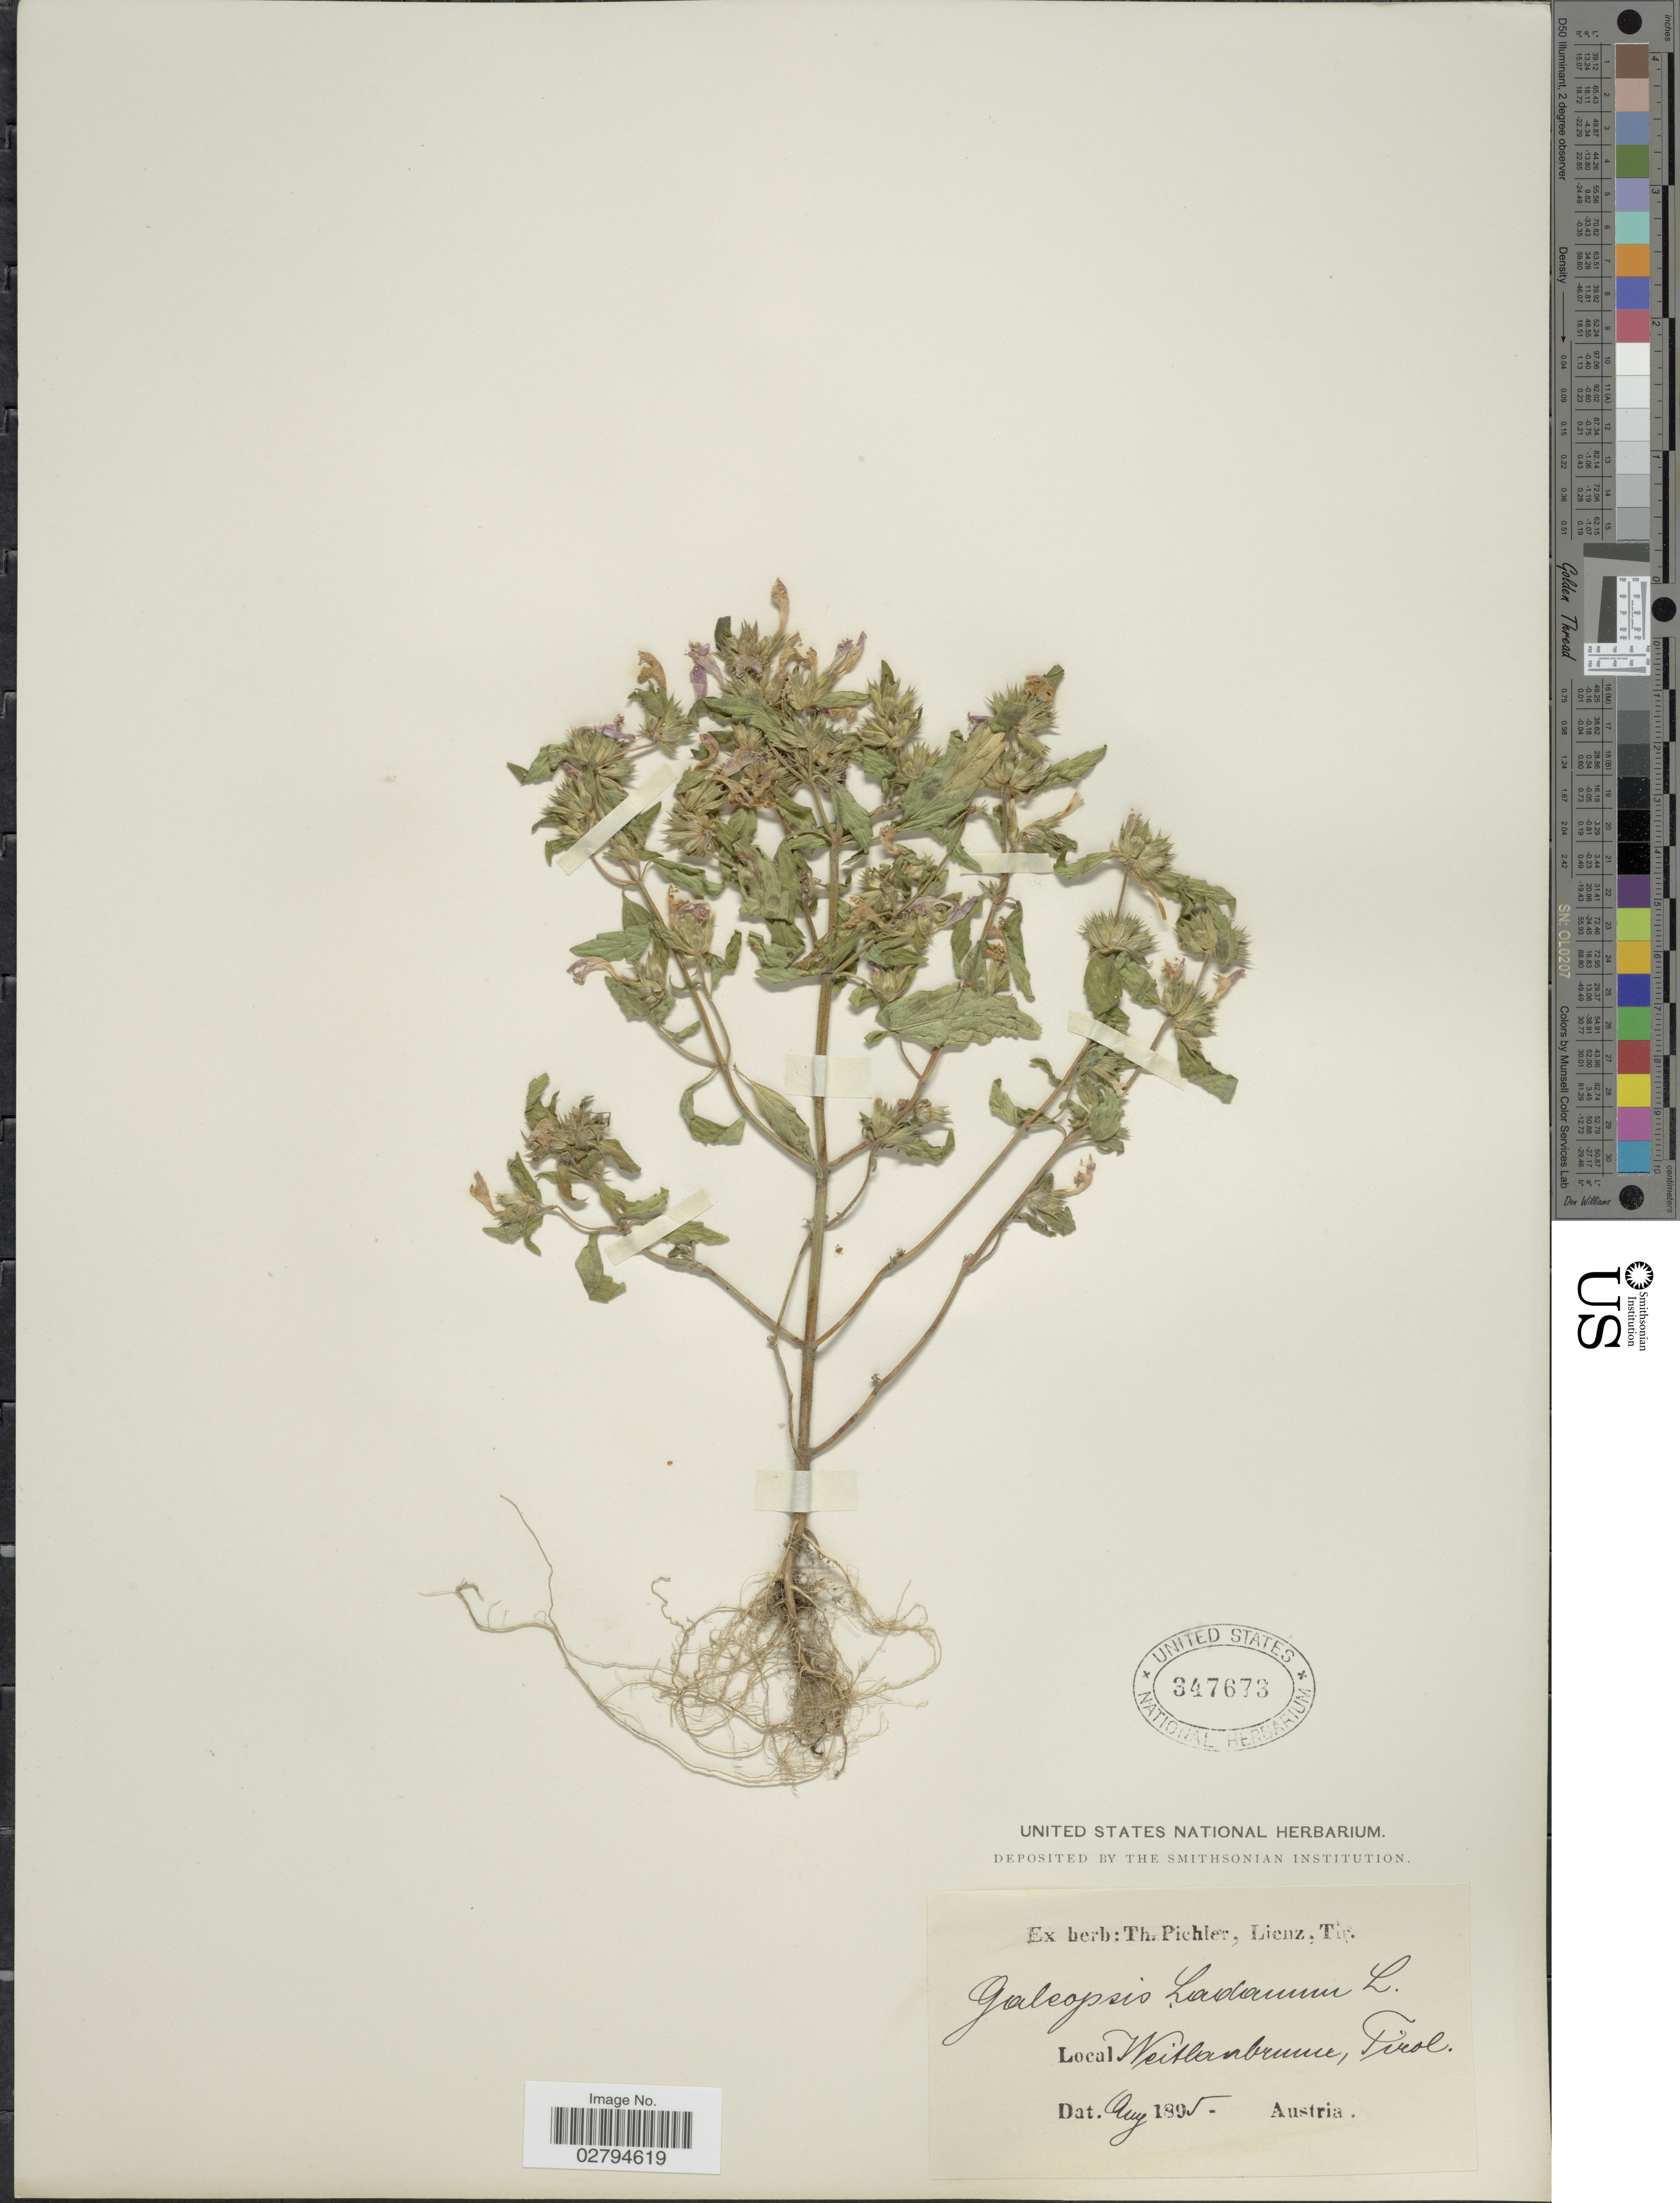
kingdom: Plantae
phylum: Tracheophyta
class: Magnoliopsida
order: Lamiales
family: Lamiaceae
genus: Galeopsis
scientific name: Galeopsis ladanum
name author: L.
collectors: ex herb. T. Pichler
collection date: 1895-08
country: Austria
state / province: Tirol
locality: Weitlanbrunn.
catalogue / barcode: US 347673